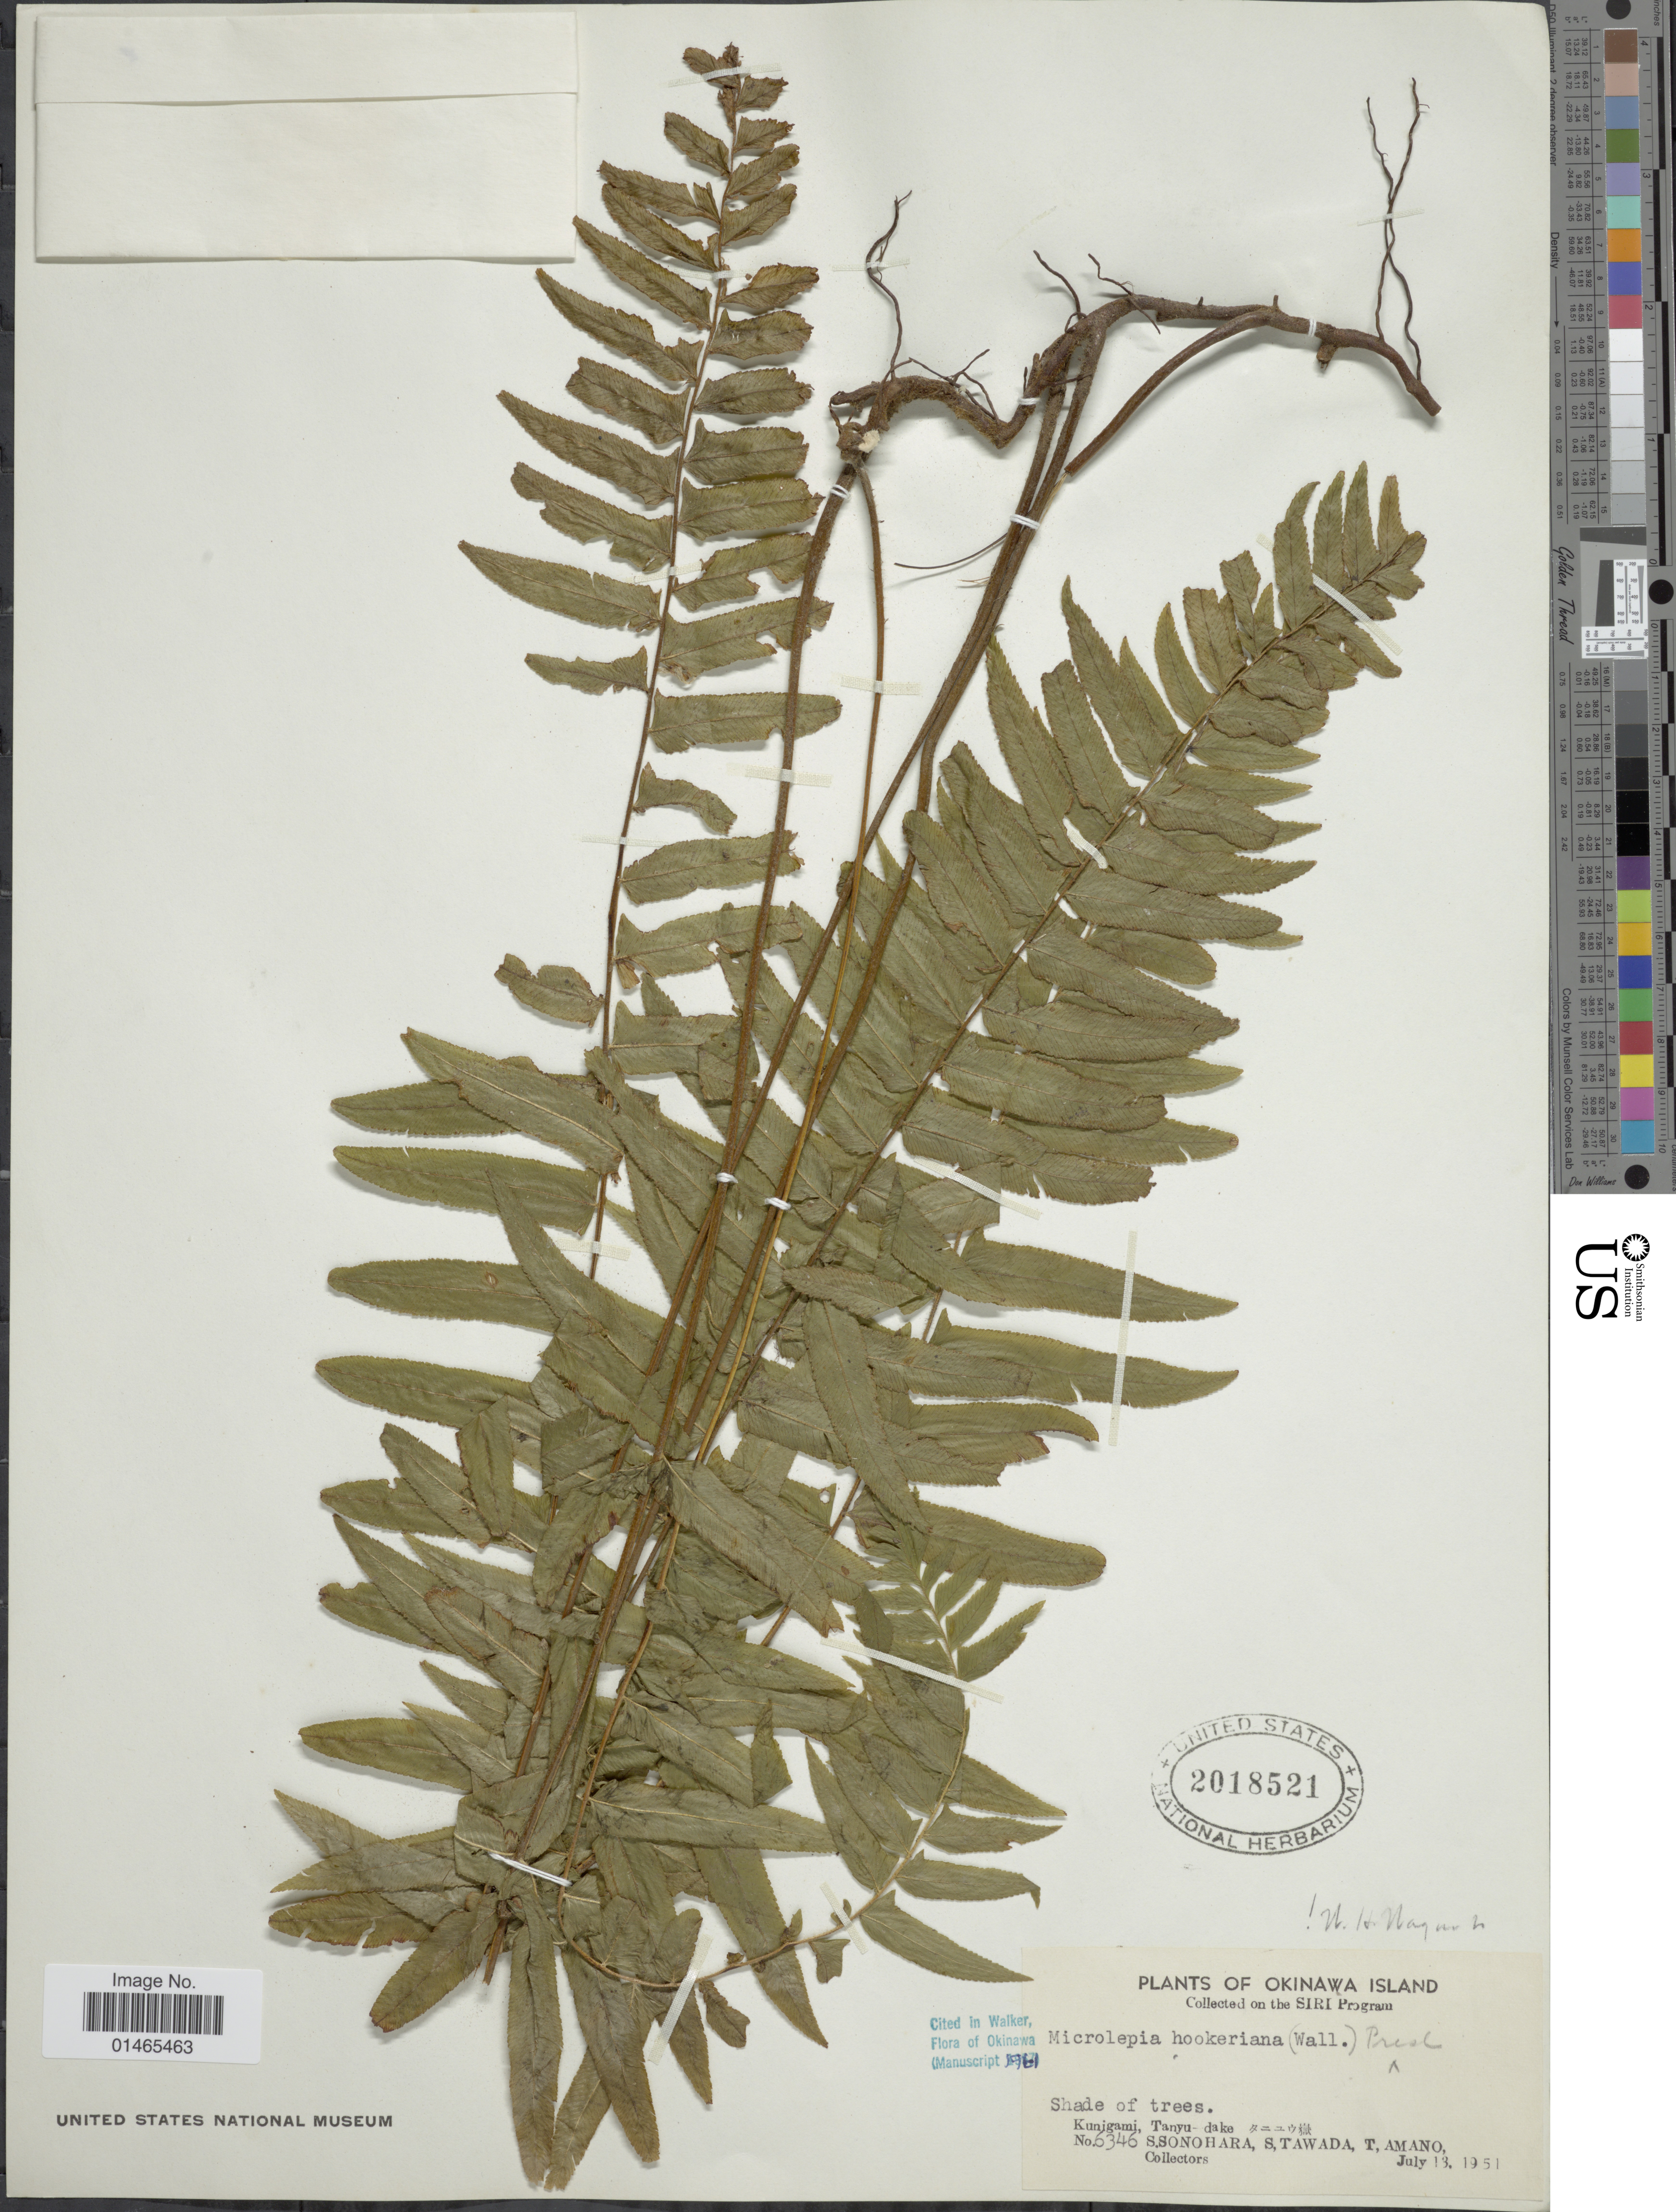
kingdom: Plantae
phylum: Tracheophyta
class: Polypodiopsida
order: Polypodiales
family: Dennstaedtiaceae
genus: Microlepia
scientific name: Microlepia hookeriana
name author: (Wall. ex Hook.) C. Presl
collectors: S. Sonohara, S. Tawada & T. Amano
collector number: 6346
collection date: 1951-07-13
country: Japan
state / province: Okinawa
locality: Okinawa Island, Kunigami, Tanyu-dake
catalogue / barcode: US 2018521